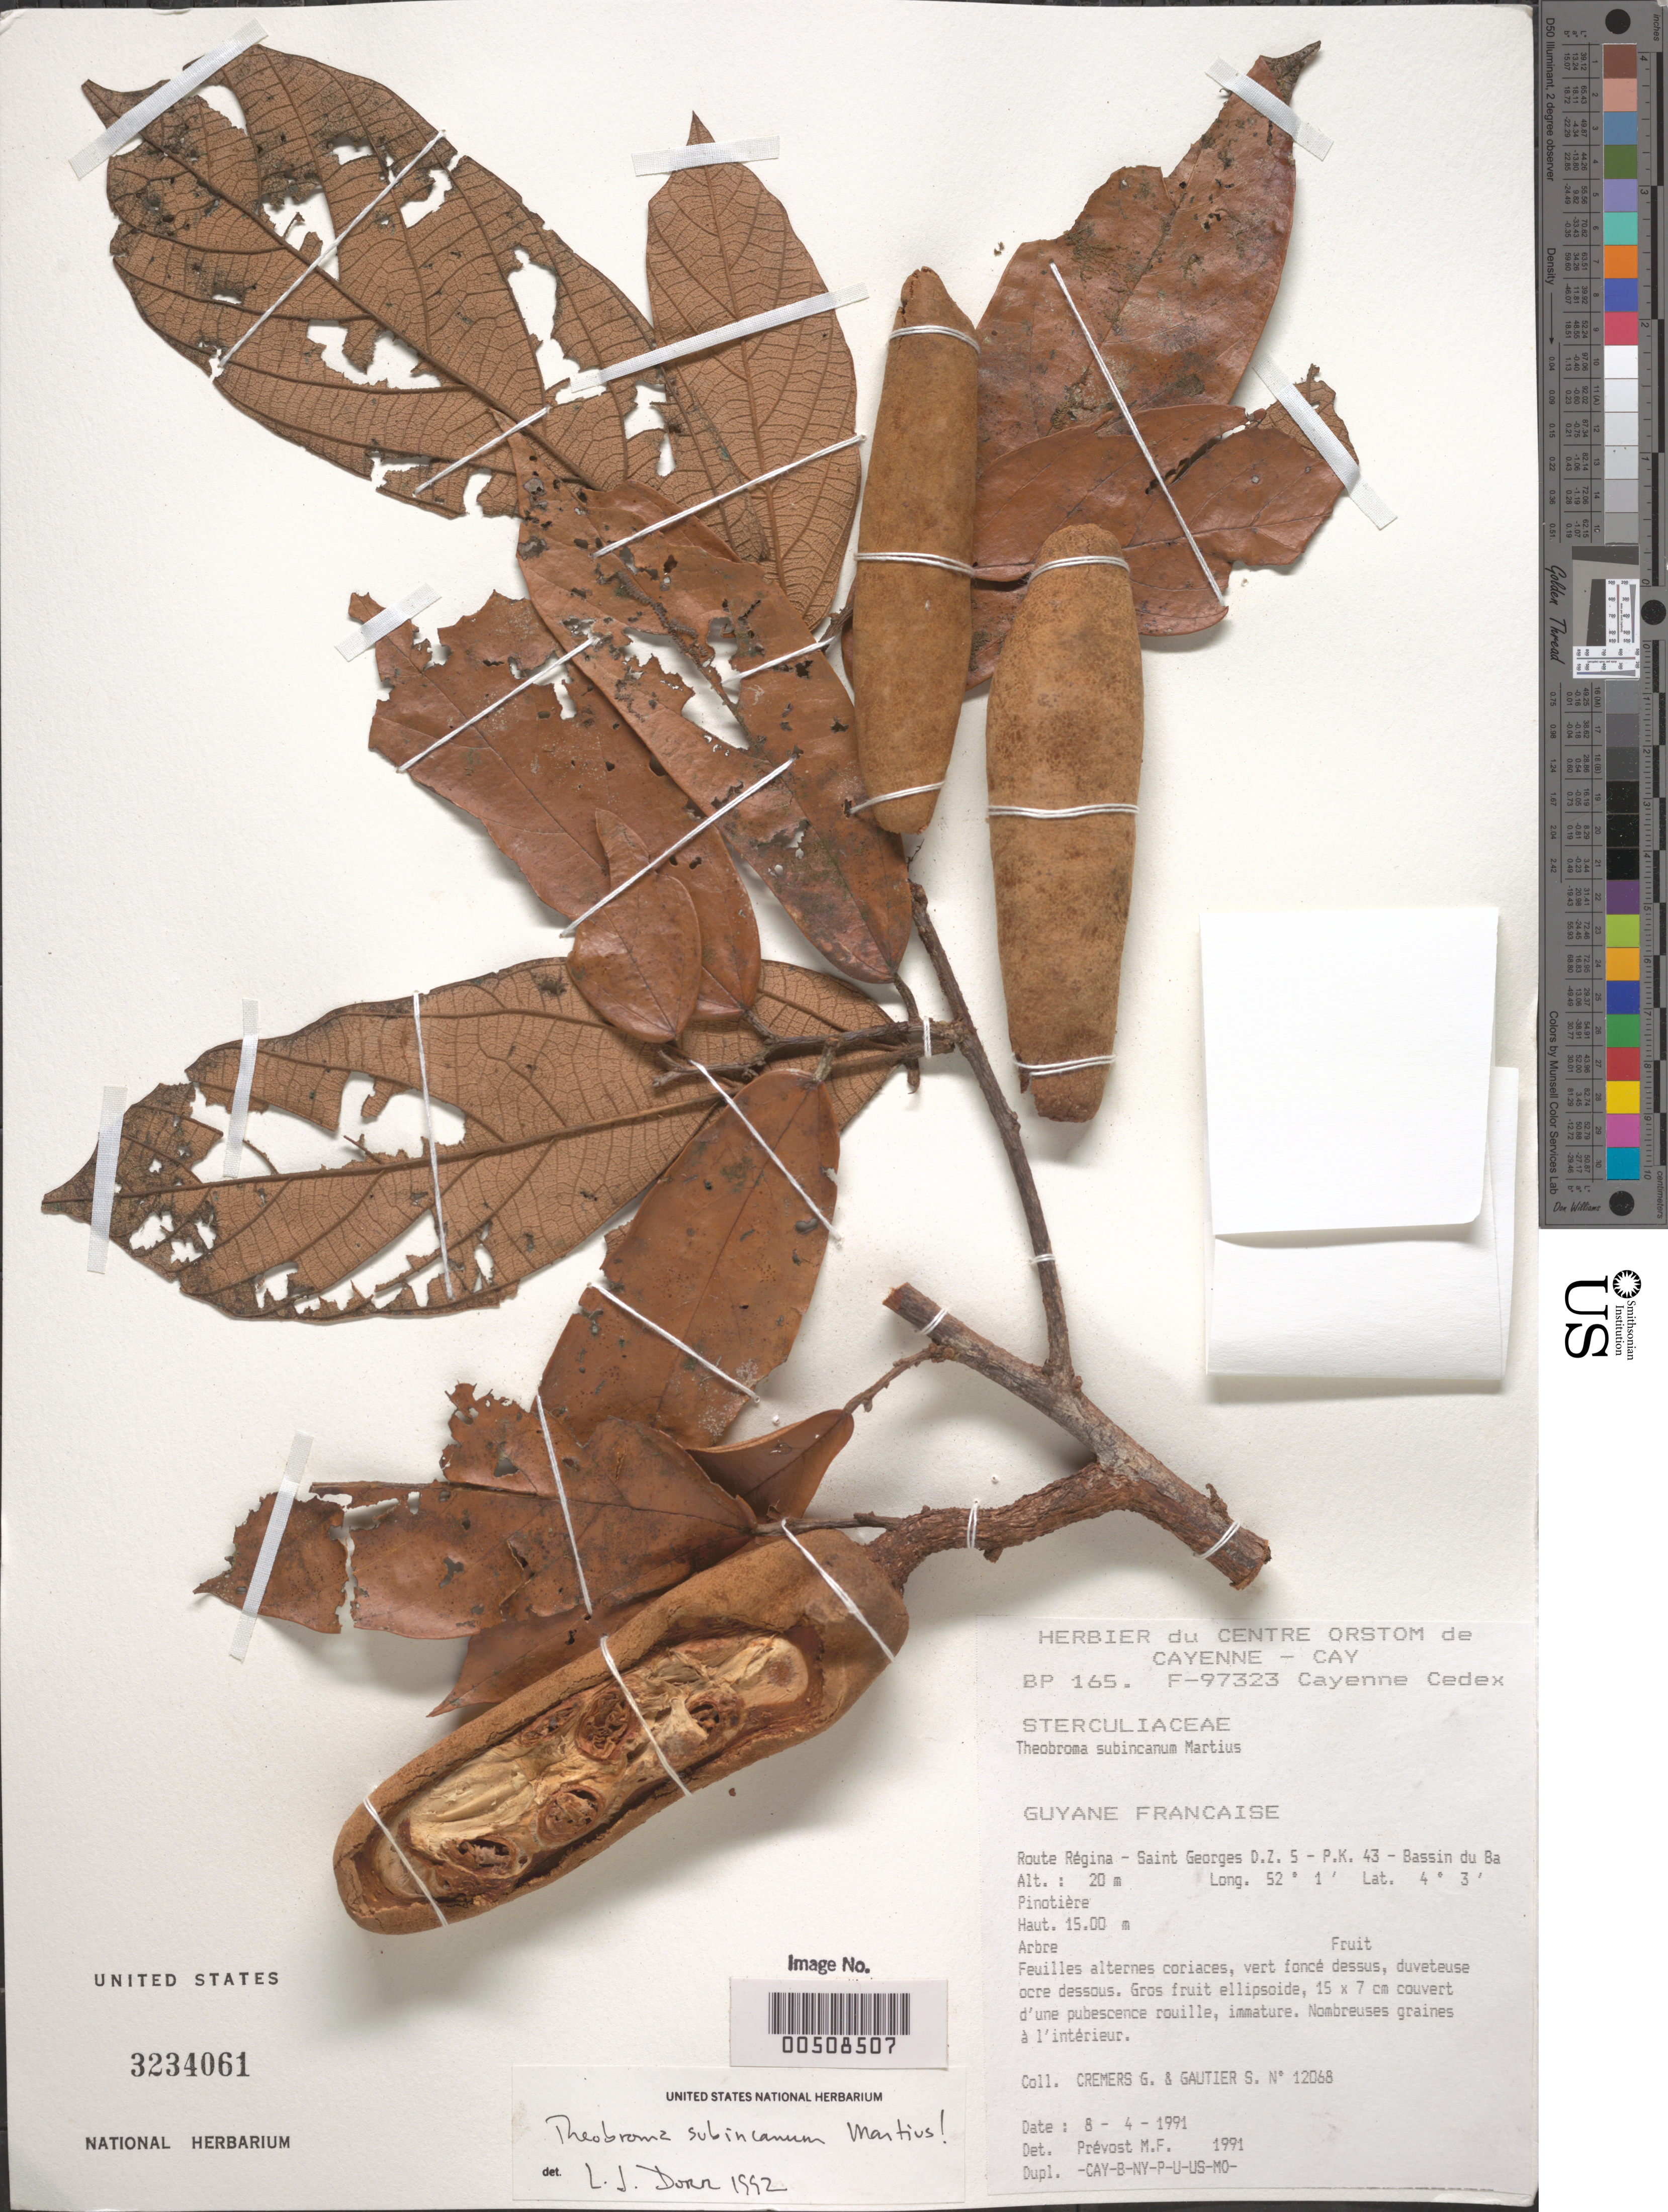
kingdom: Plantae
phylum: Tracheophyta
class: Magnoliopsida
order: Malvales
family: Malvaceae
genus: Theobroma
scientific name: Theobroma subincanum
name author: Mart.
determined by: Prévost, M.-F.; Sabatier, D.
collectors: G. Cremers & S. Gautier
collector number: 12068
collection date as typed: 08 Apr 1991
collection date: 1991-04-08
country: French Guiana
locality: Route Régina - Saint Georges D.Z. 5- P.K. 43. Bassin du Ba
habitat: Pinotière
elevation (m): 20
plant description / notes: CAY!, US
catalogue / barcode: US 3234061